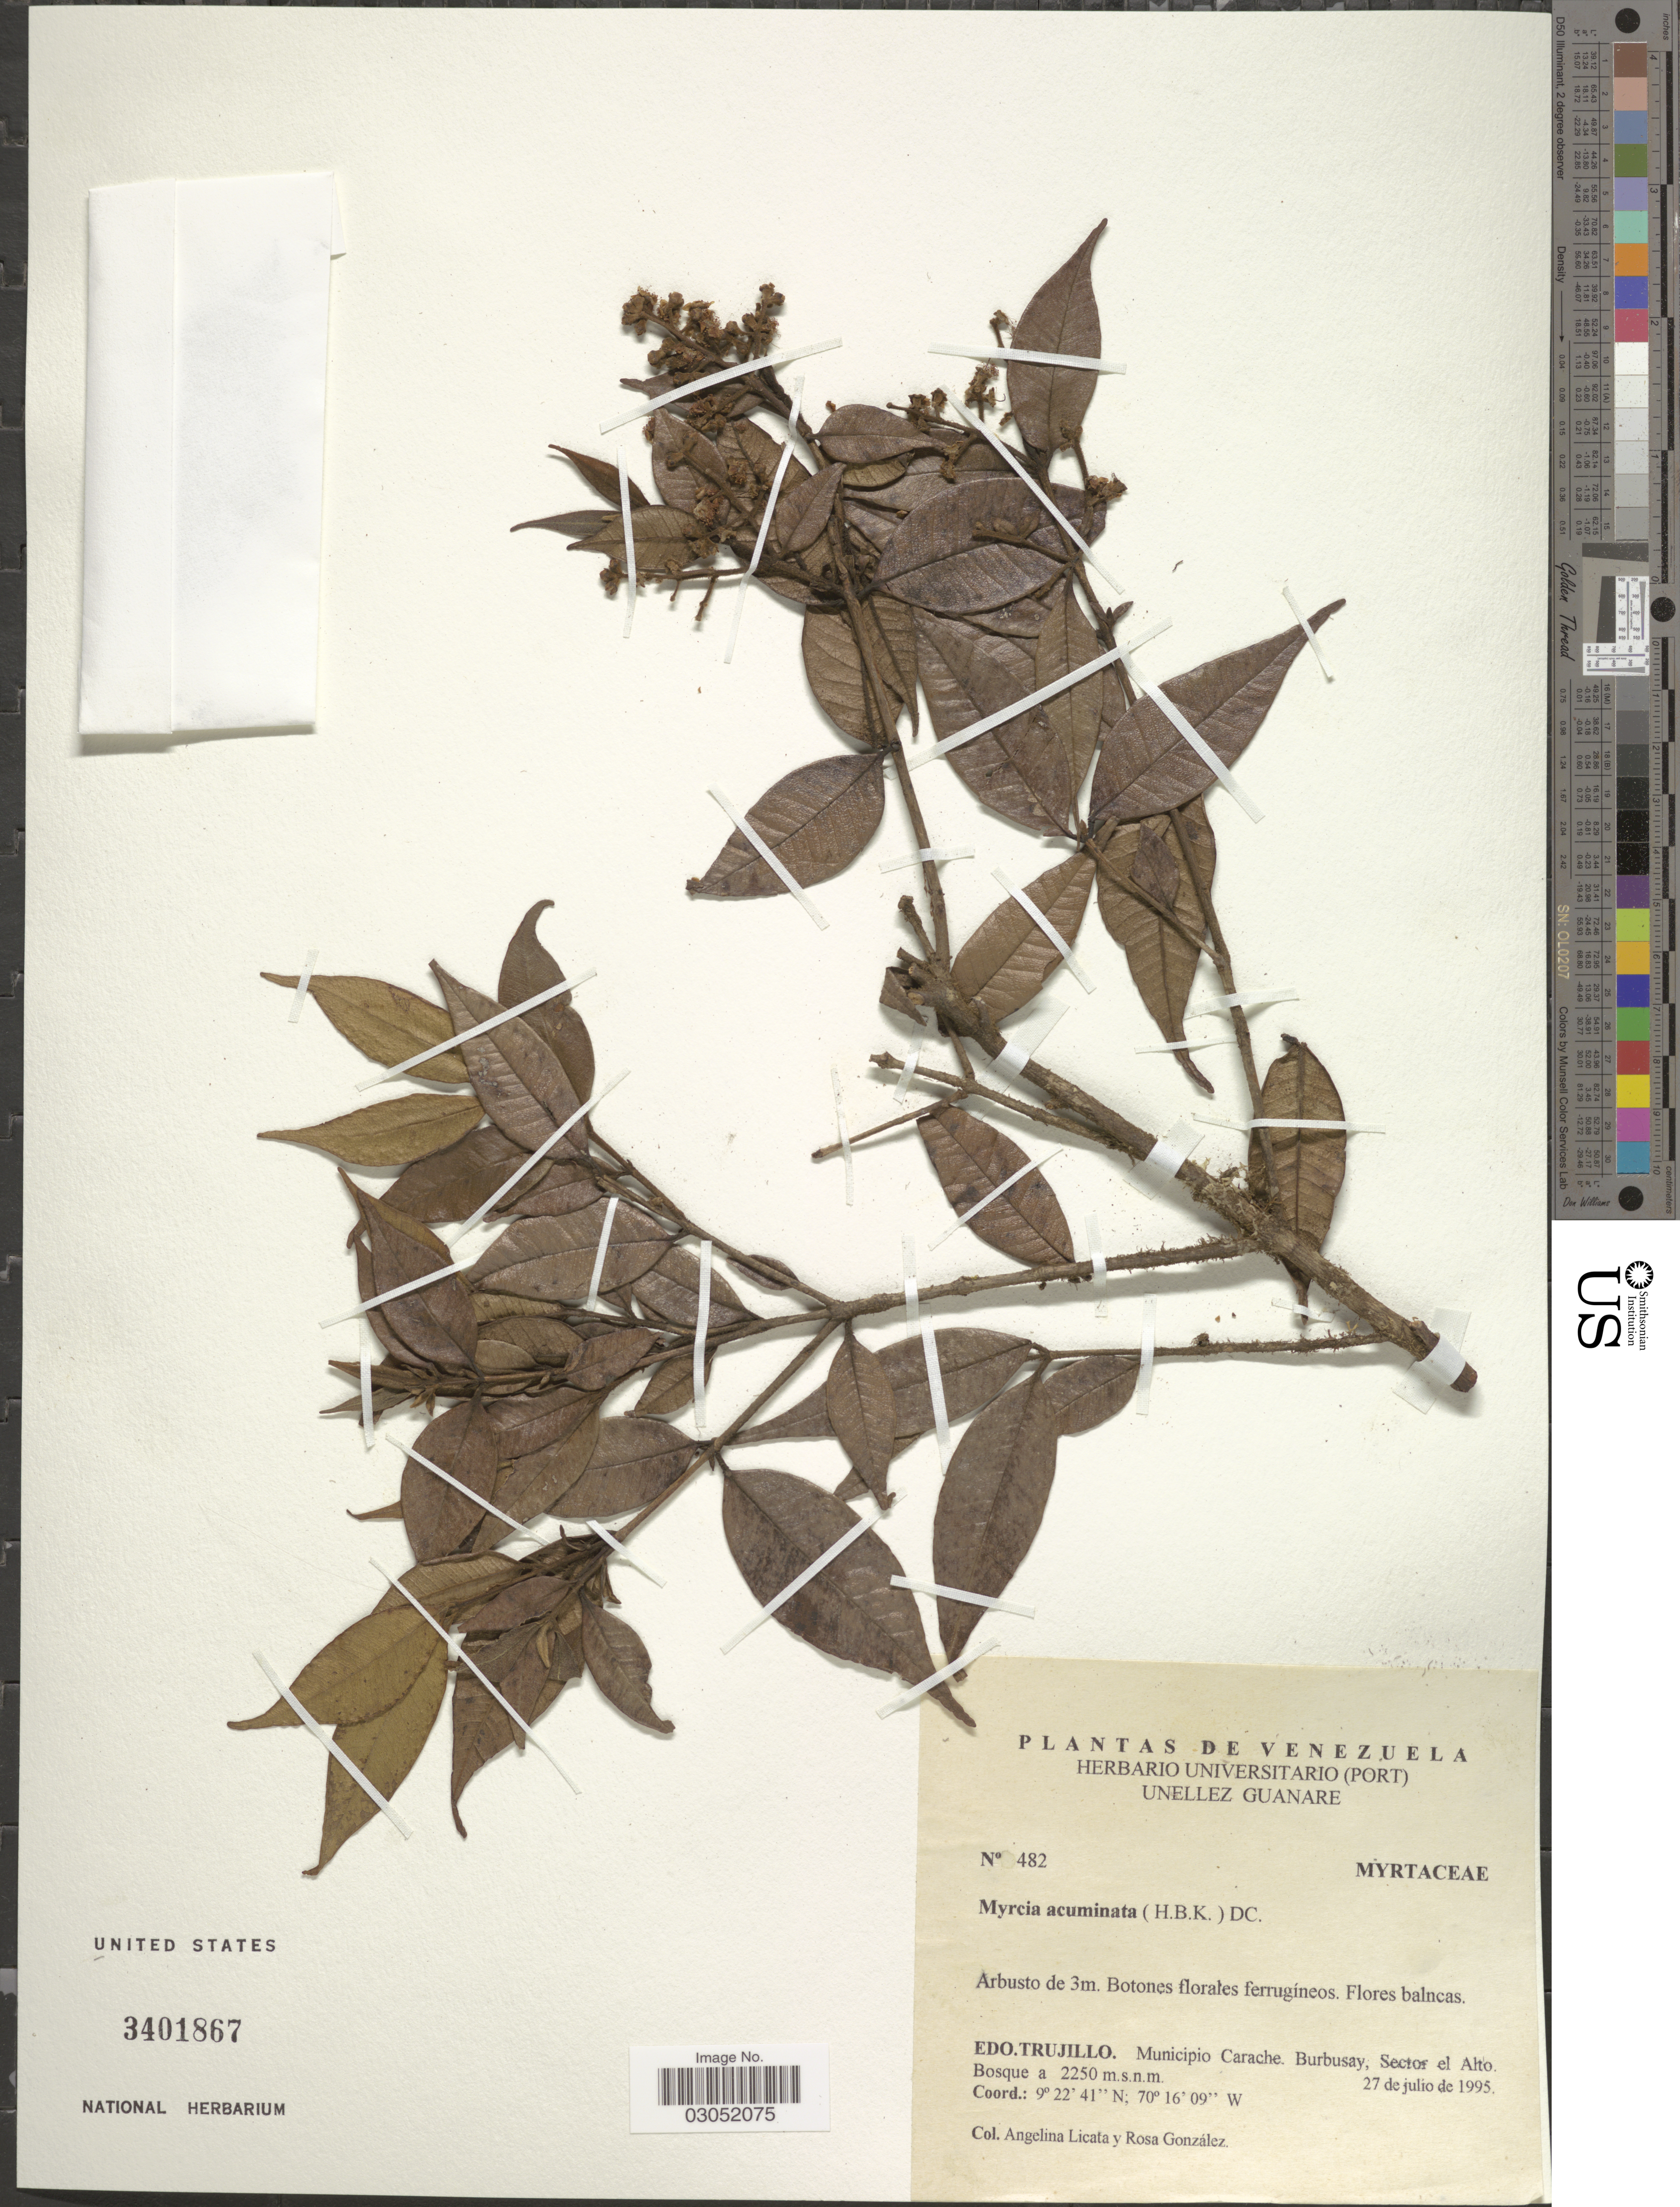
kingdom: Plantae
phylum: Tracheophyta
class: Magnoliopsida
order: Myrtales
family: Myrtaceae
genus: Myrcia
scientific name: Myrcia acuminata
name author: (Kunth) DC.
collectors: A. Licata & R. González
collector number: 482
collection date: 1995-07-27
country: Venezuela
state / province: Trujillo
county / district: Carache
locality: Burbusay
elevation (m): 2250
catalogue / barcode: US 3401867